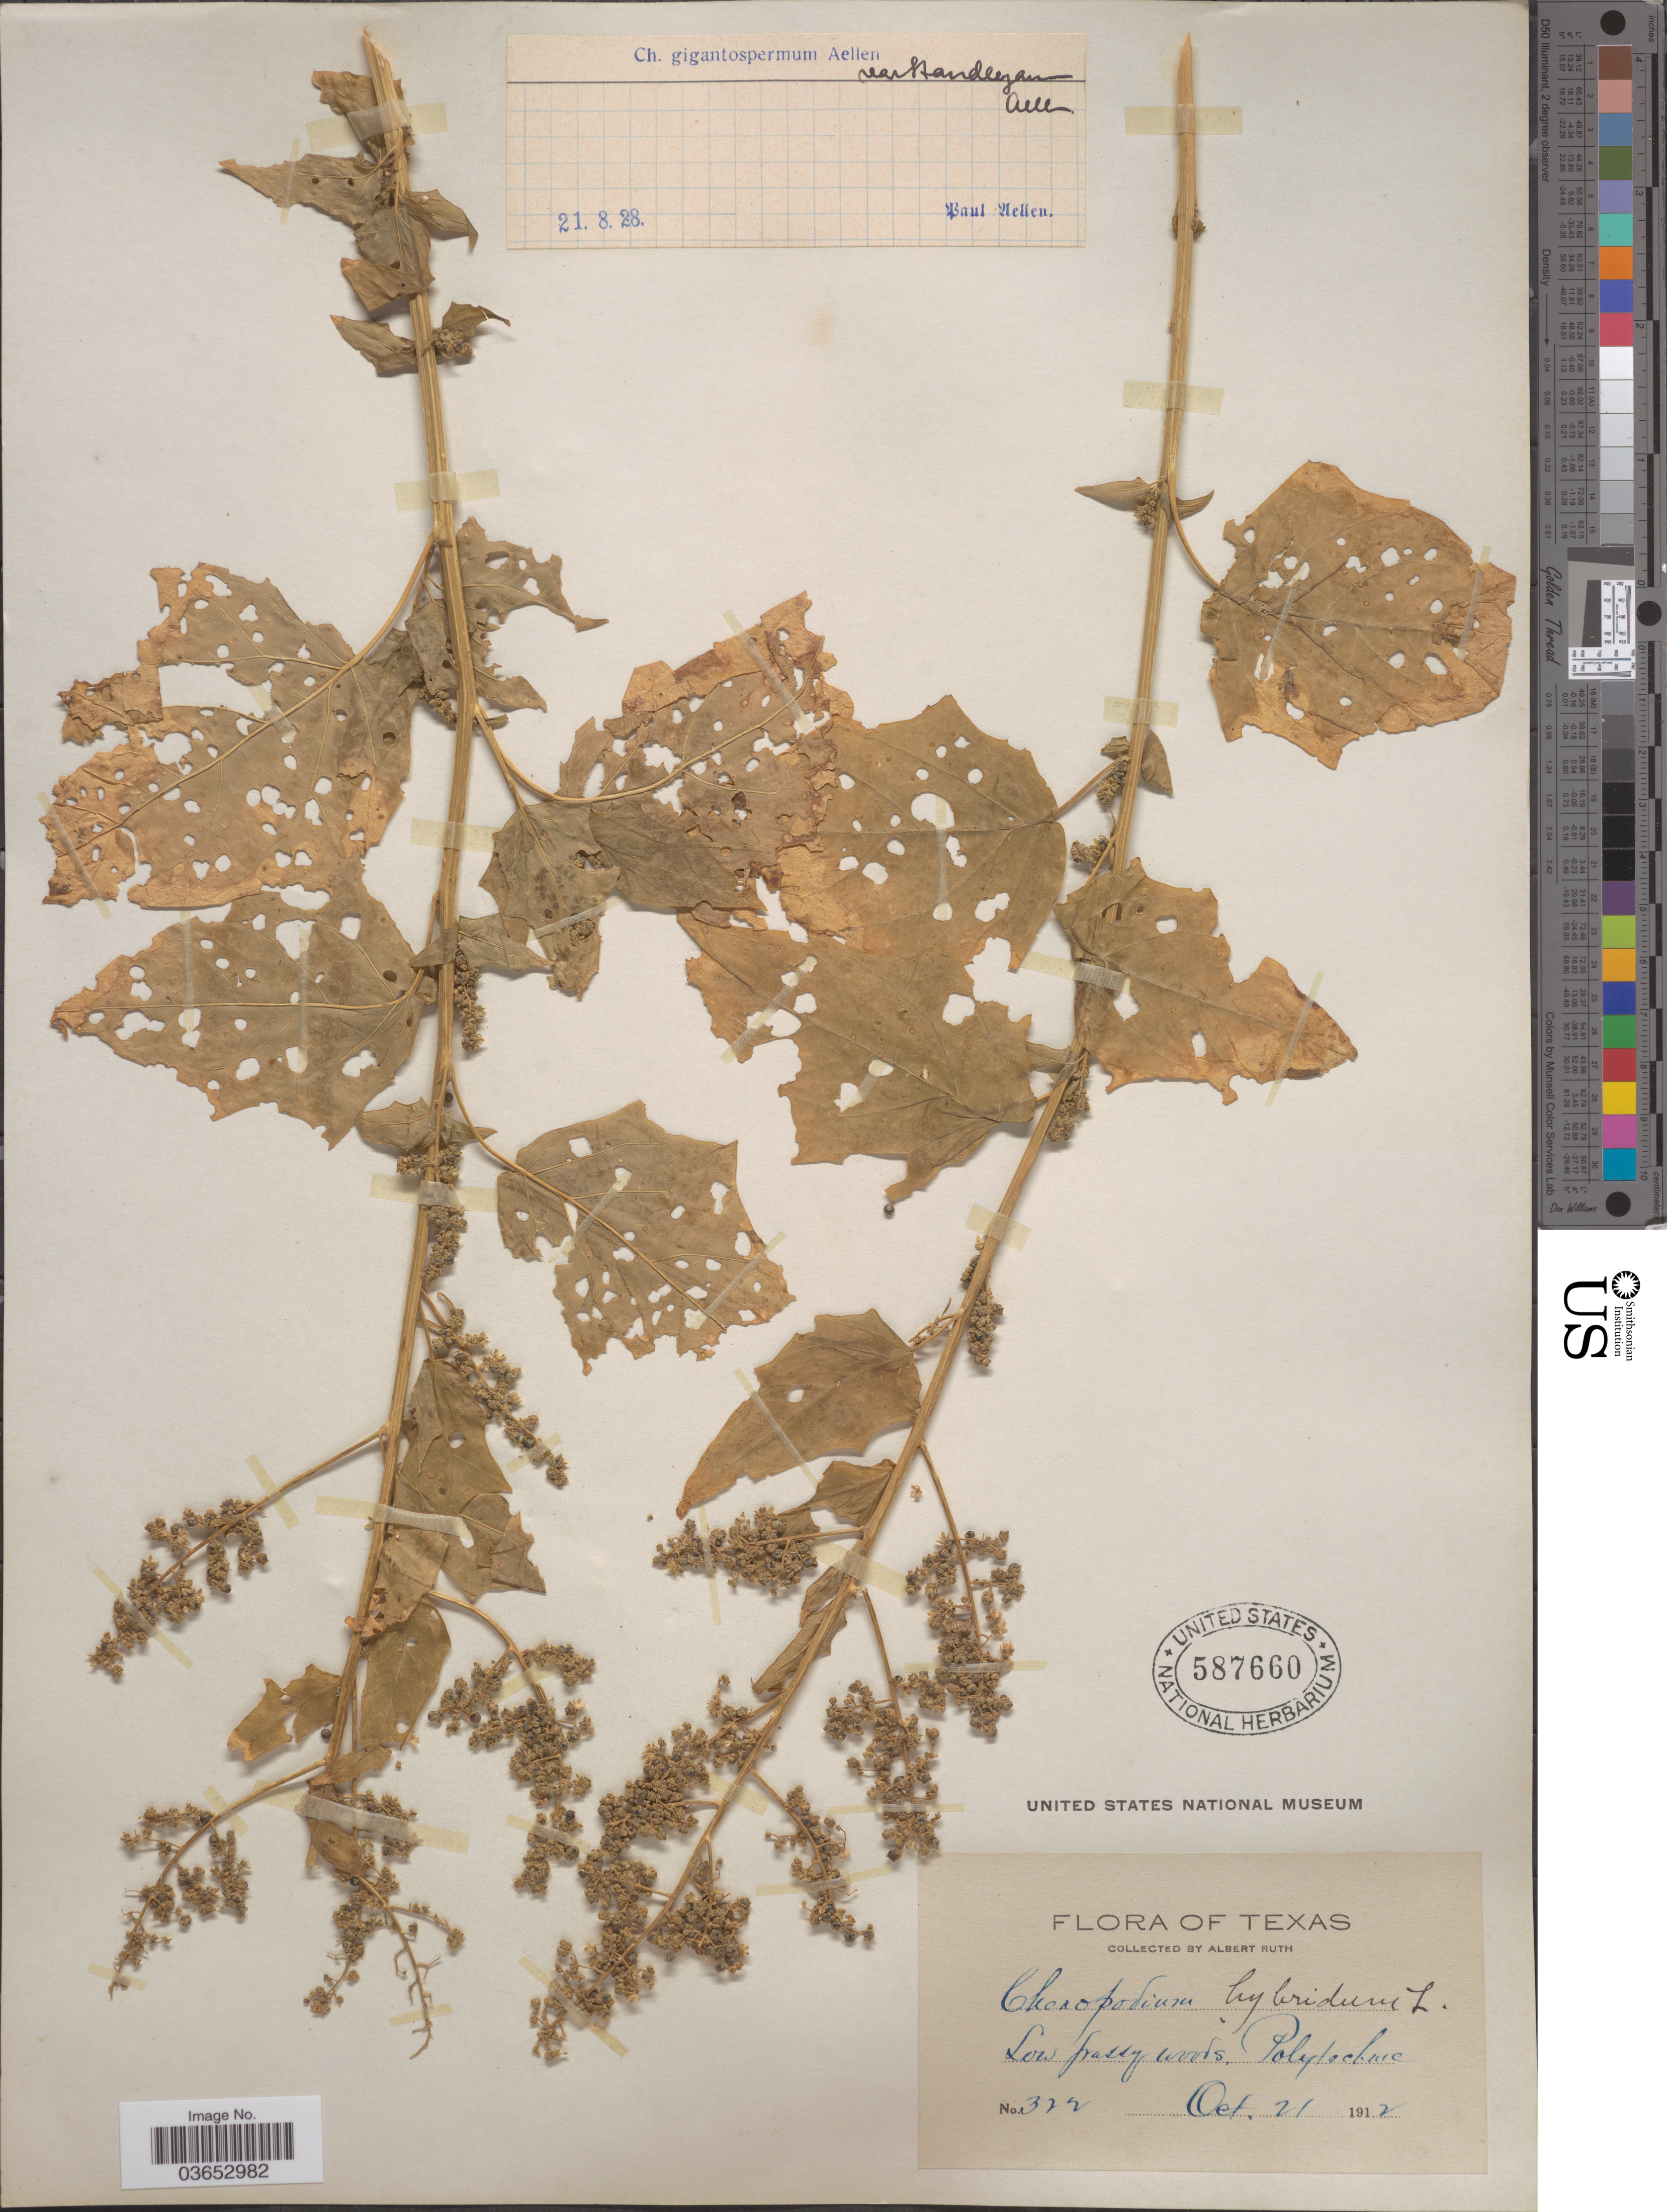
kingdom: Plantae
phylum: Tracheophyta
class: Magnoliopsida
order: Caryophyllales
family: Amaranthaceae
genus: Chenopodium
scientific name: Chenopodium gigantospermum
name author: Aellen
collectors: A. Ruth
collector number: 322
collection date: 1912-10-21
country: United States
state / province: Texas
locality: Polytechnic.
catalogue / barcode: US 587660